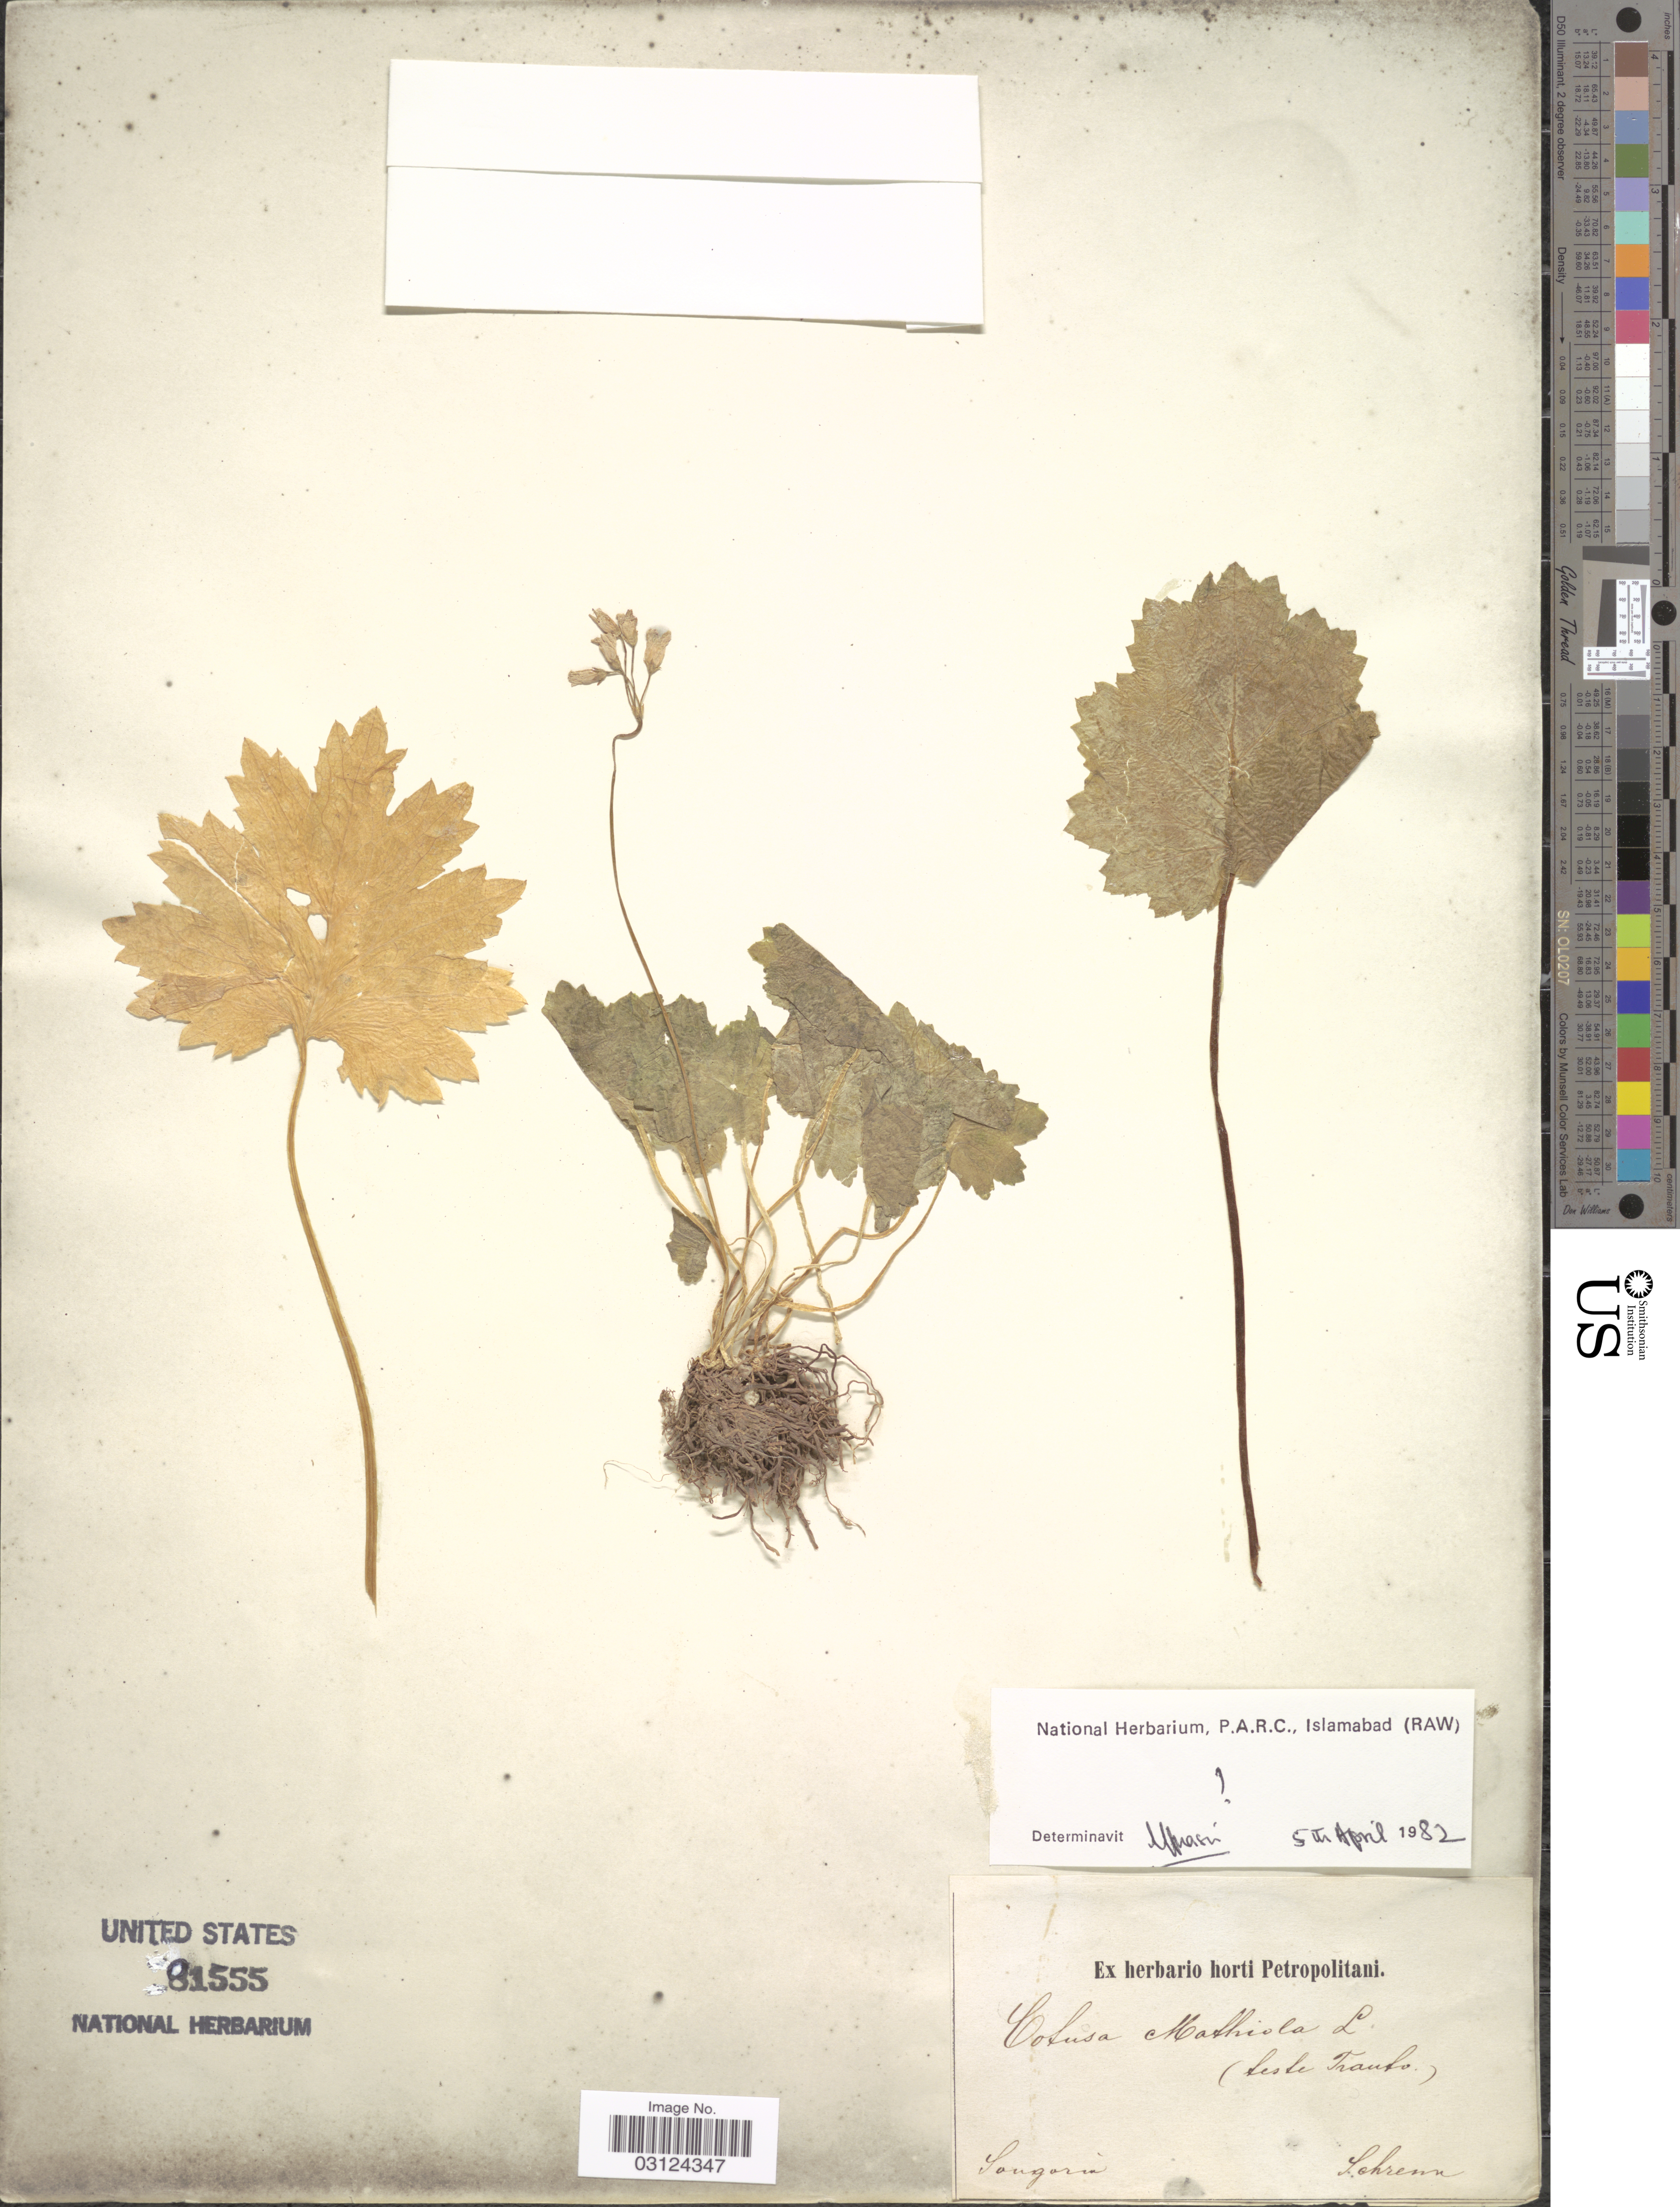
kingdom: Plantae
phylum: Tracheophyta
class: Magnoliopsida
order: Ericales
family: Primulaceae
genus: Cortusa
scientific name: Cortusa matthioli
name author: L.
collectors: A.G. Schrenk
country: Kazakhstan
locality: Songoria.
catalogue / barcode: US 81555